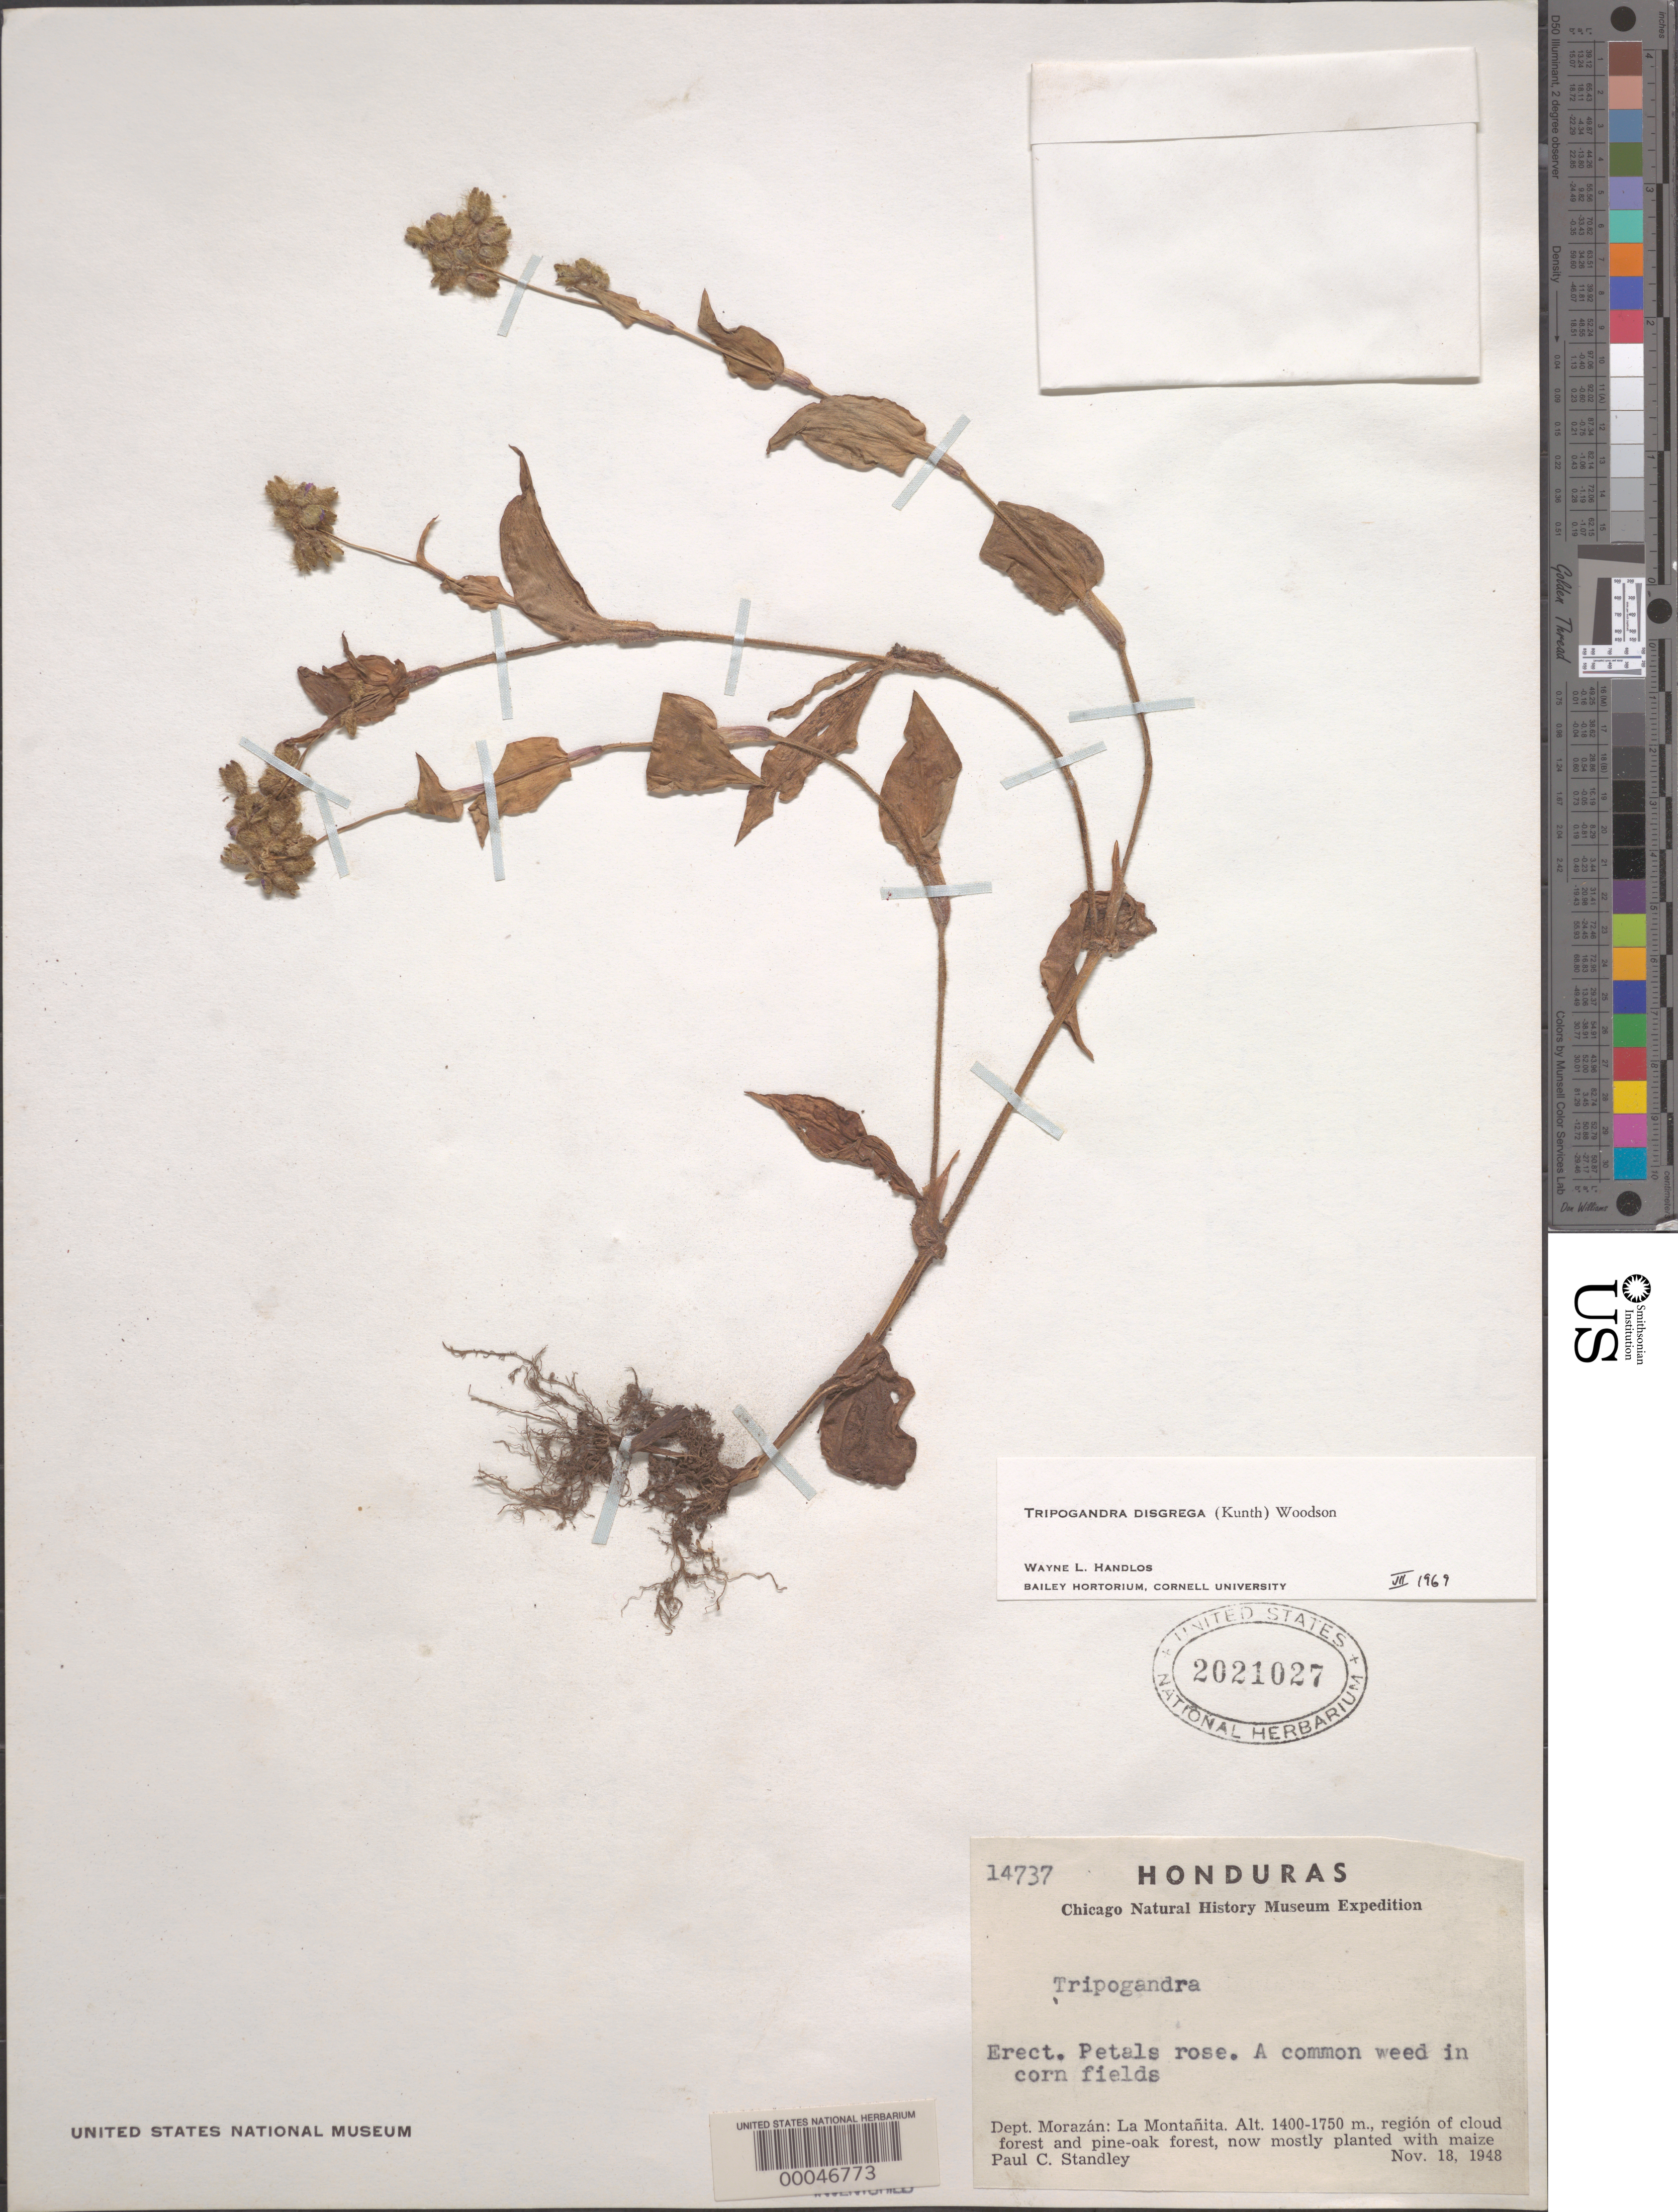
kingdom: Plantae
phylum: Tracheophyta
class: Liliopsida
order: Commelinales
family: Commelinaceae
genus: Tripogandra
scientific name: Tripogandra disgrega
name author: (Kunth) Woodson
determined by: Handlos, W. L.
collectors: P. C. Standley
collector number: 14737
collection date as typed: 18 Nov 1948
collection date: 1948-11-18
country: Honduras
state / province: Fco. Morazán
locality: La Montanita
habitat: Cloud forest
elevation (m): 1400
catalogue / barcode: US 2021027